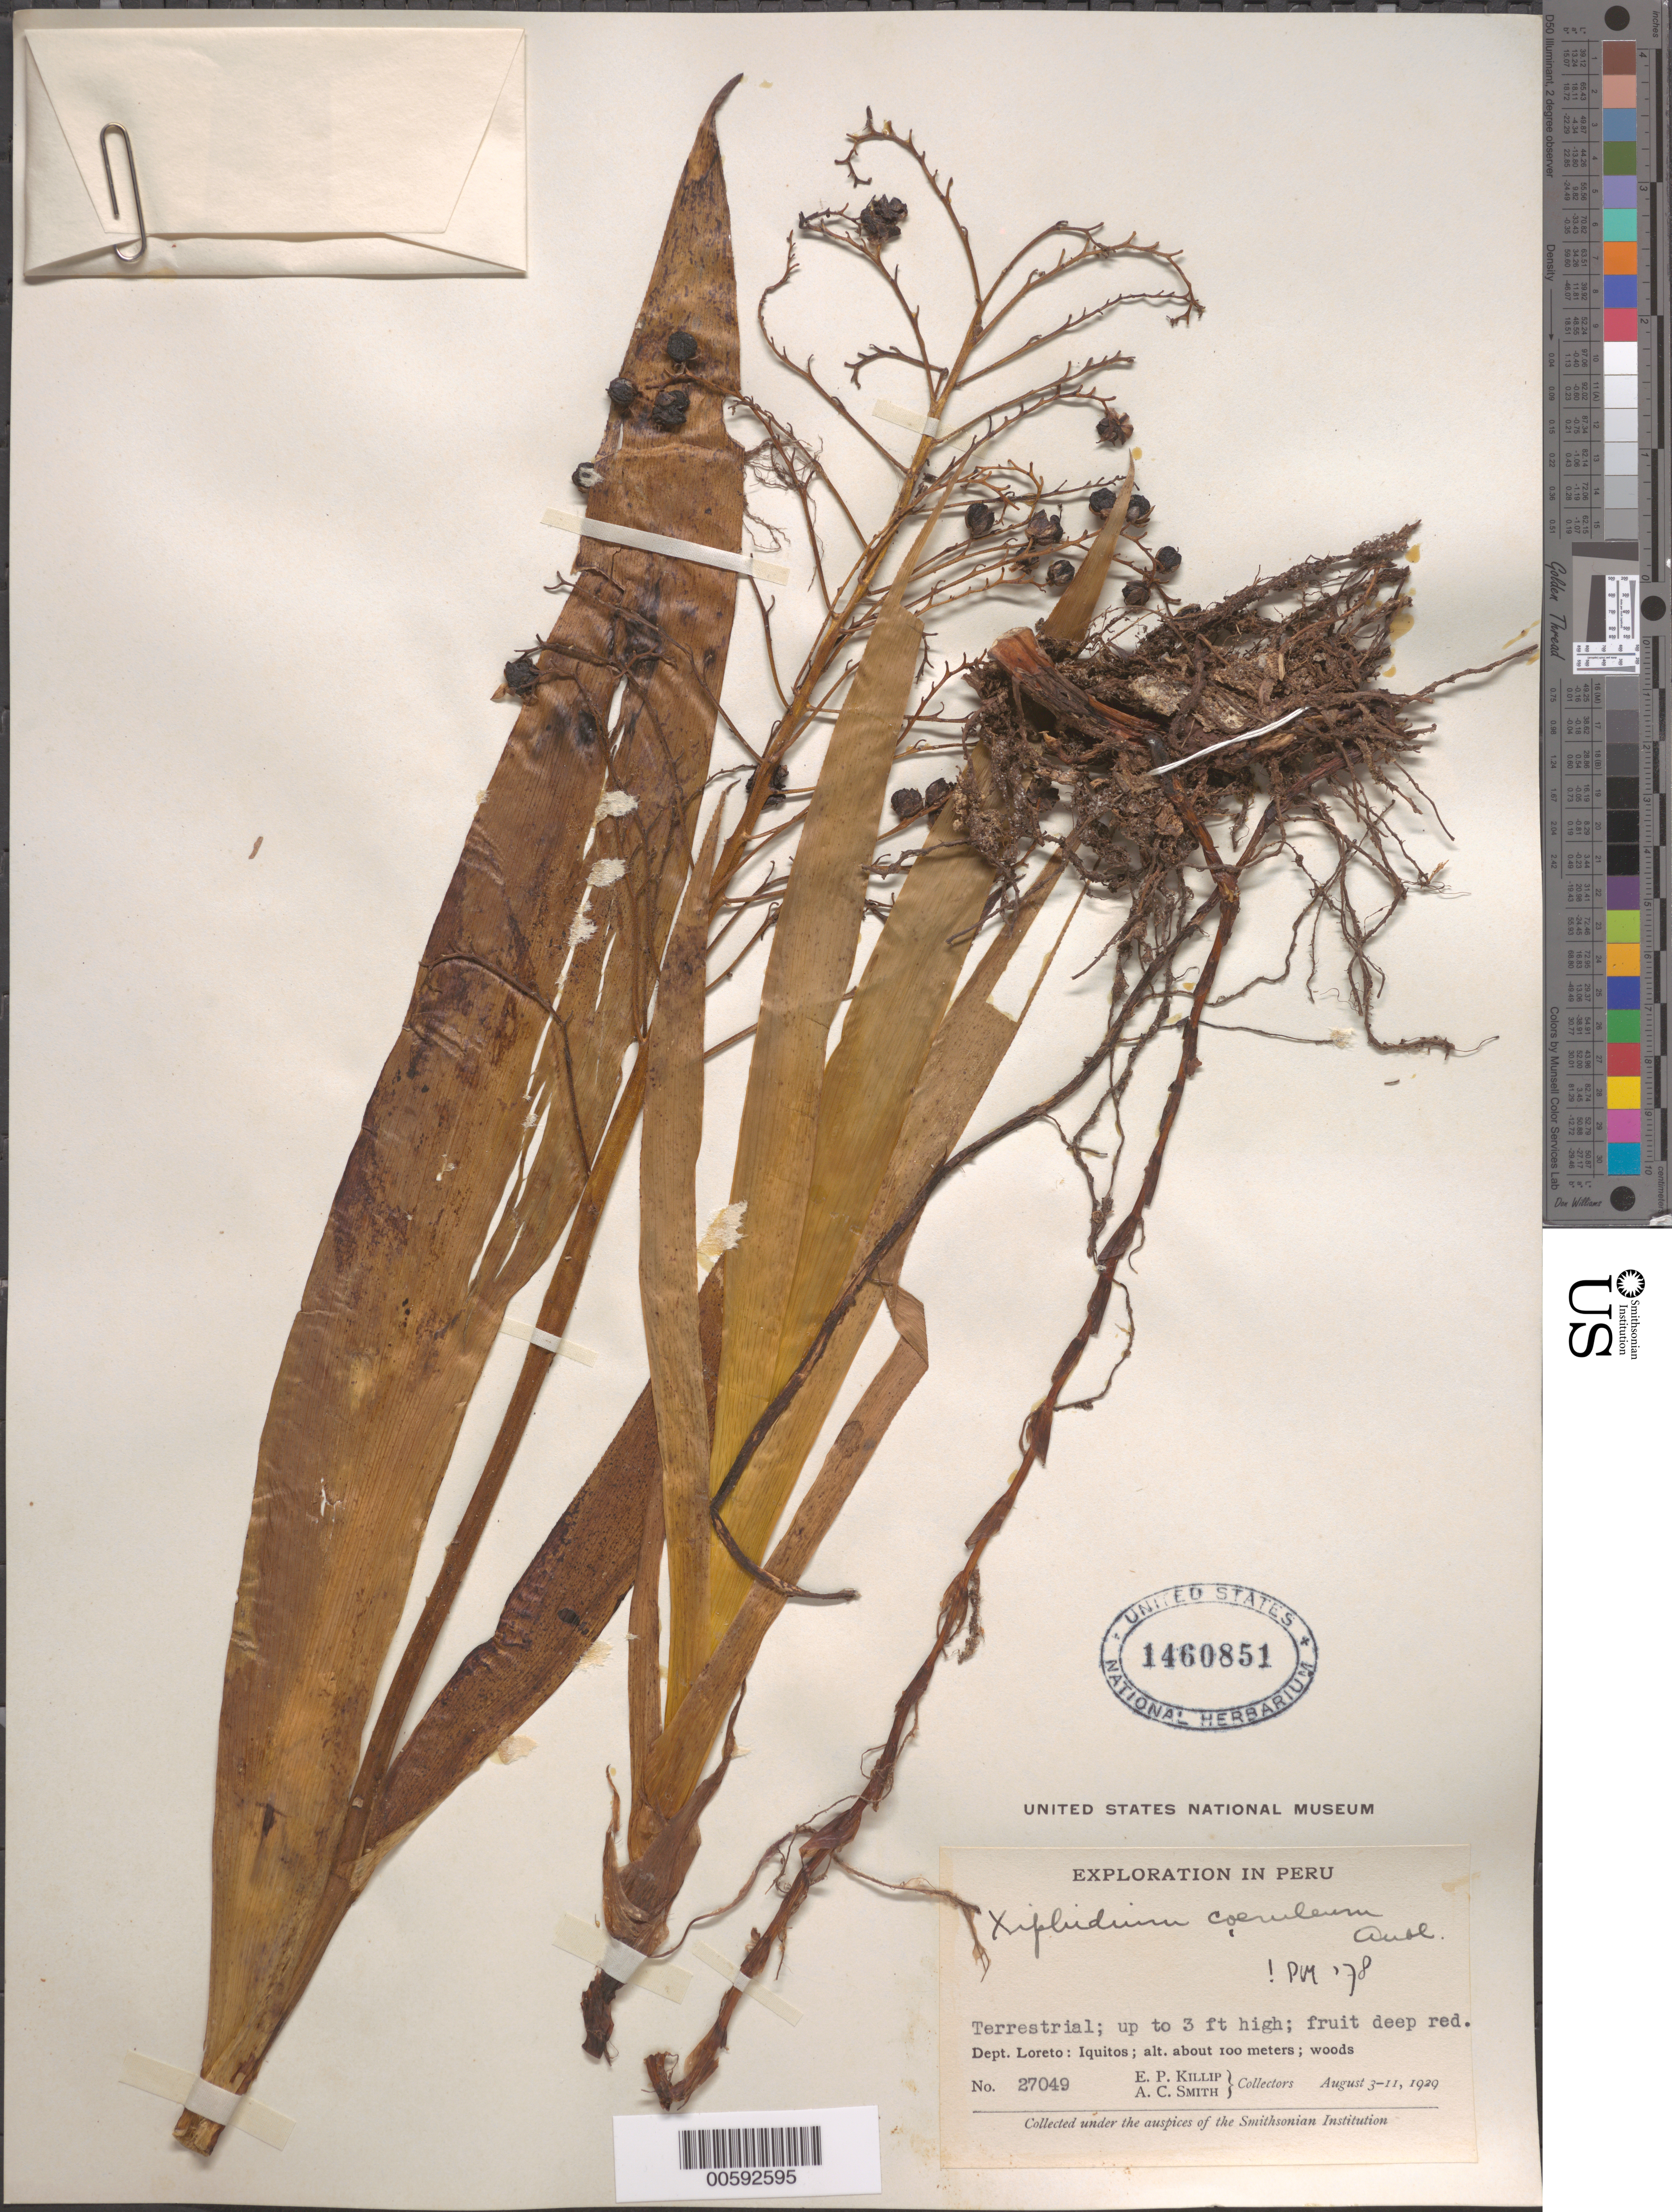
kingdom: Plantae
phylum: Tracheophyta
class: Liliopsida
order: Commelinales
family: Haemodoraceae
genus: Xiphidium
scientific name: Xiphidium caeruleum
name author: Aubl.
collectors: E. P. Killip & A. C. Smith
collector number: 27049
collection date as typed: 03 Aug 1929 to 11 Aug 1929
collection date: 1929-08-03/1929-08-11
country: Peru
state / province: Loreto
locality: Iquitos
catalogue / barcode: US 1460851